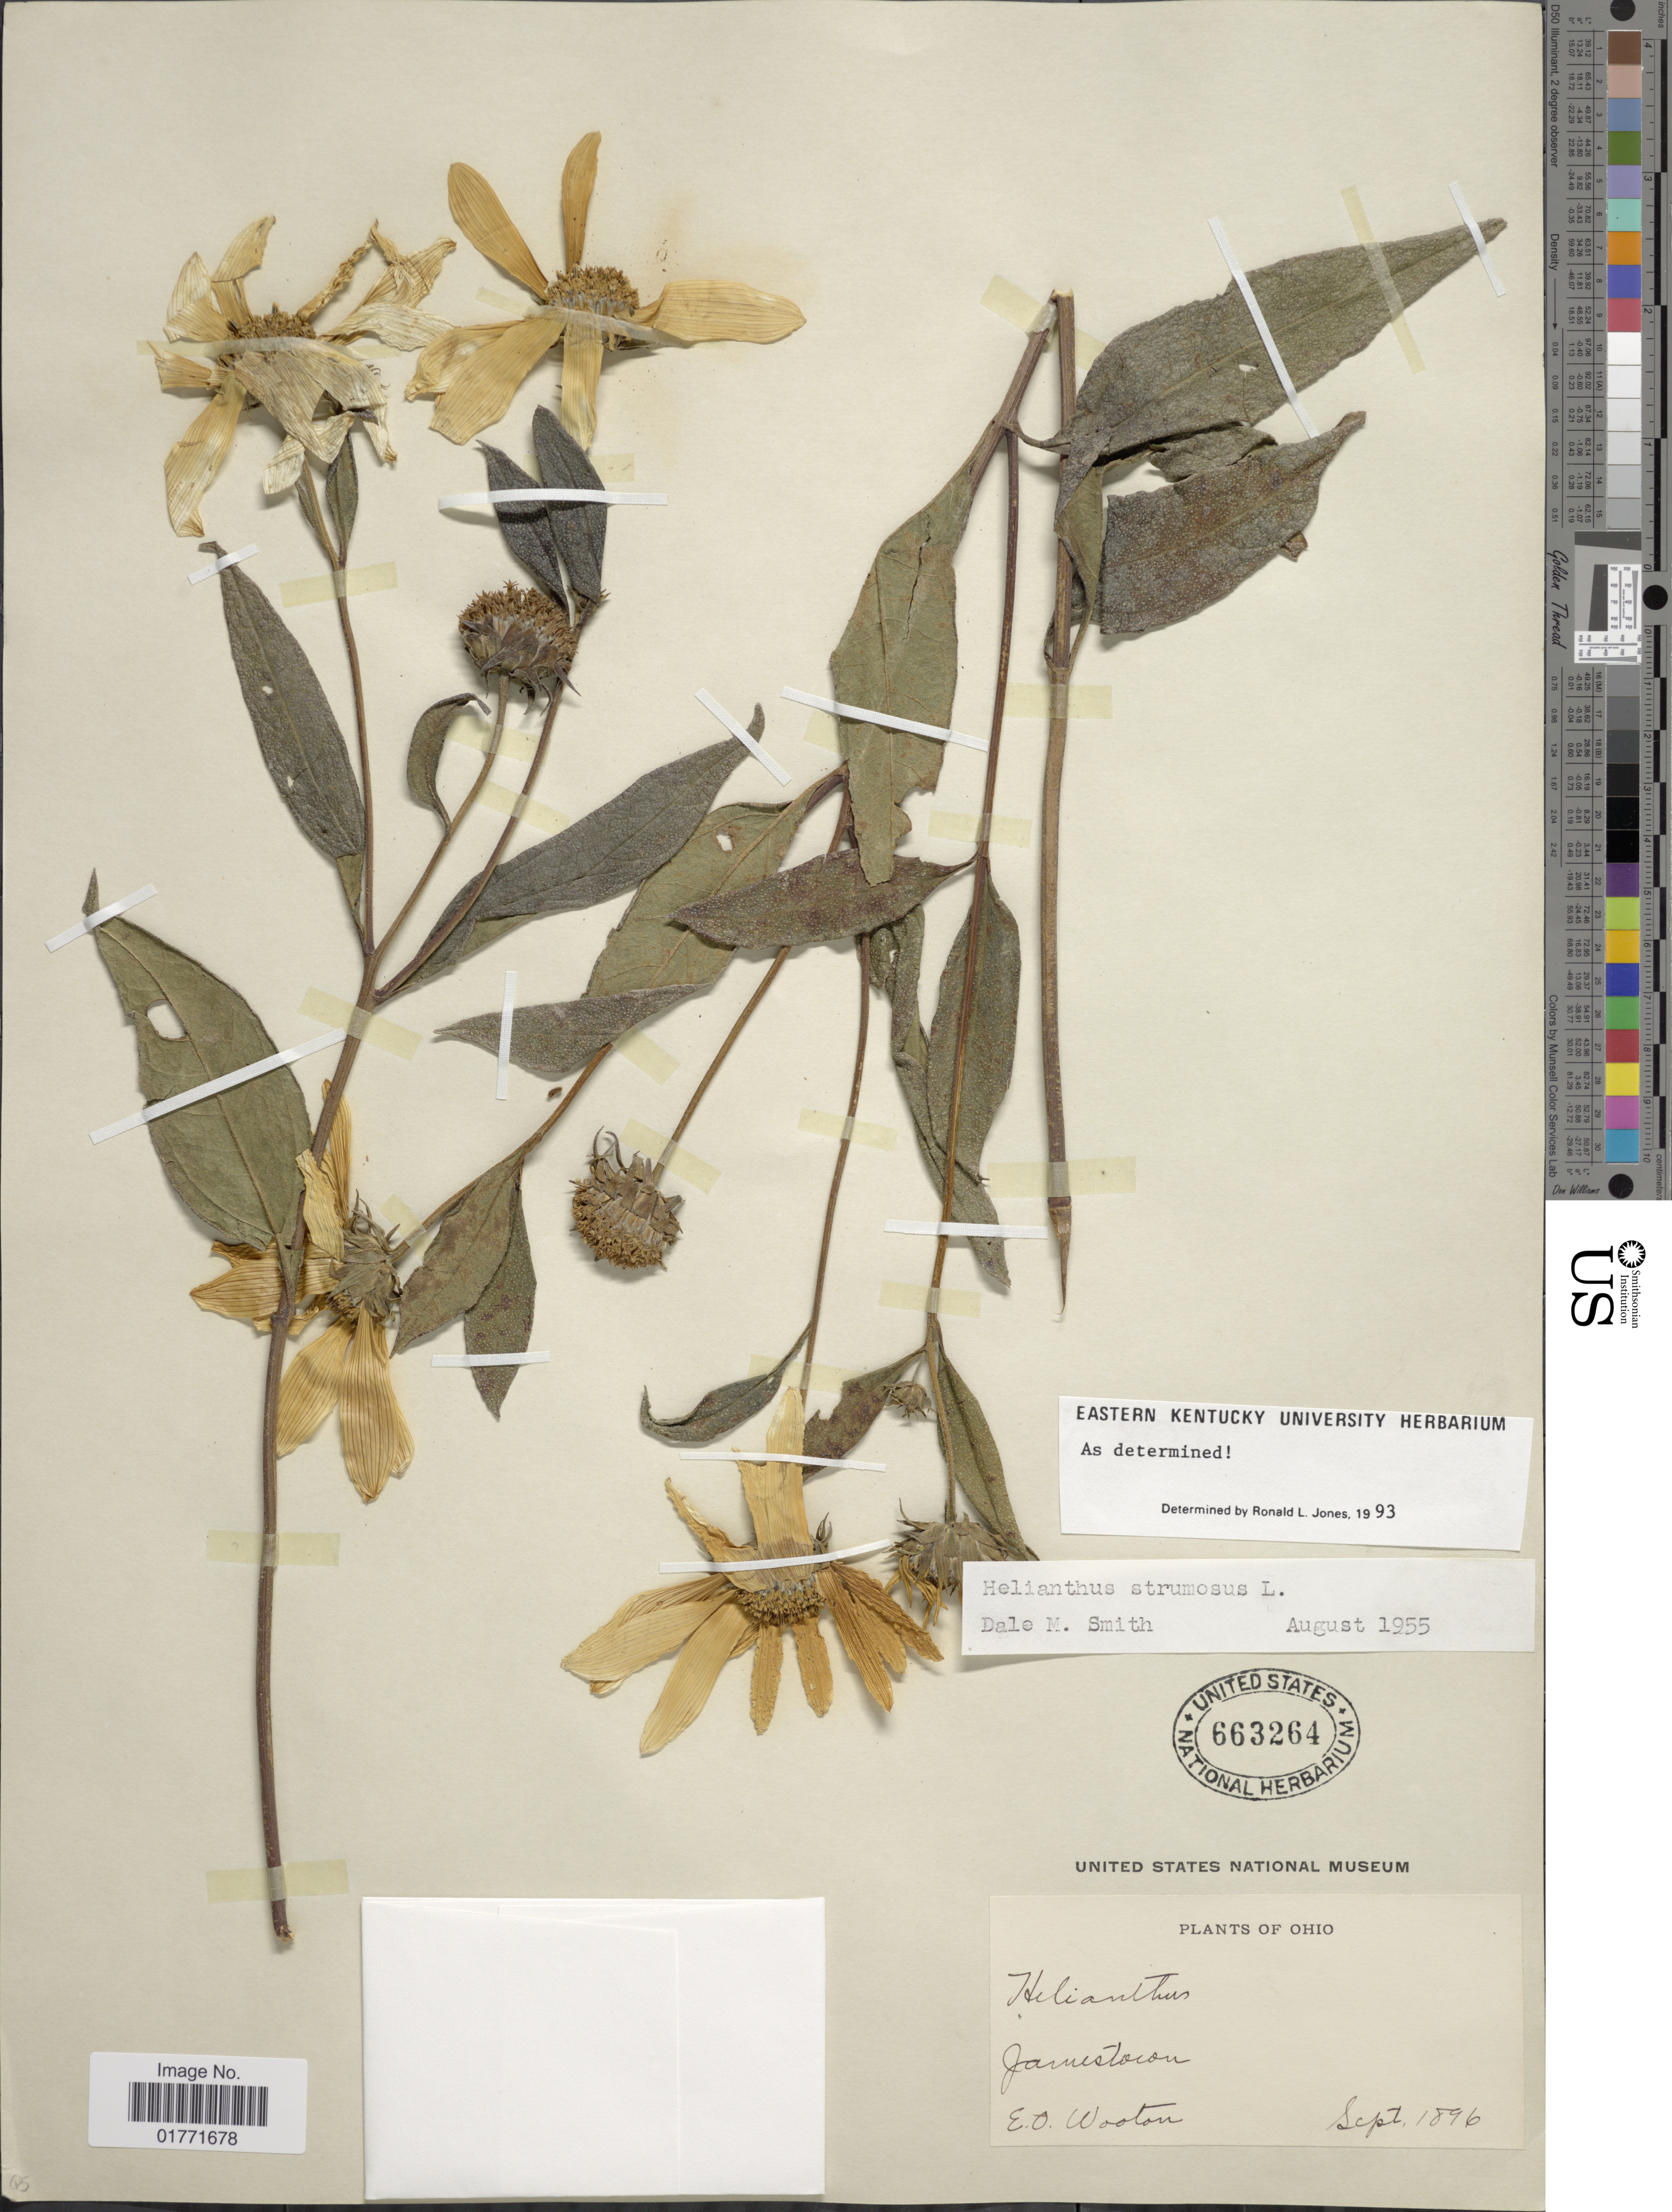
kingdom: Plantae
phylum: Tracheophyta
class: Magnoliopsida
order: Asterales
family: Asteraceae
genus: Helianthus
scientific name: Helianthus strumosus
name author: L.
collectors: E. O. Wooton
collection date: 1896-09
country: United States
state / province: Ohio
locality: Jamestown.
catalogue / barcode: US 663264